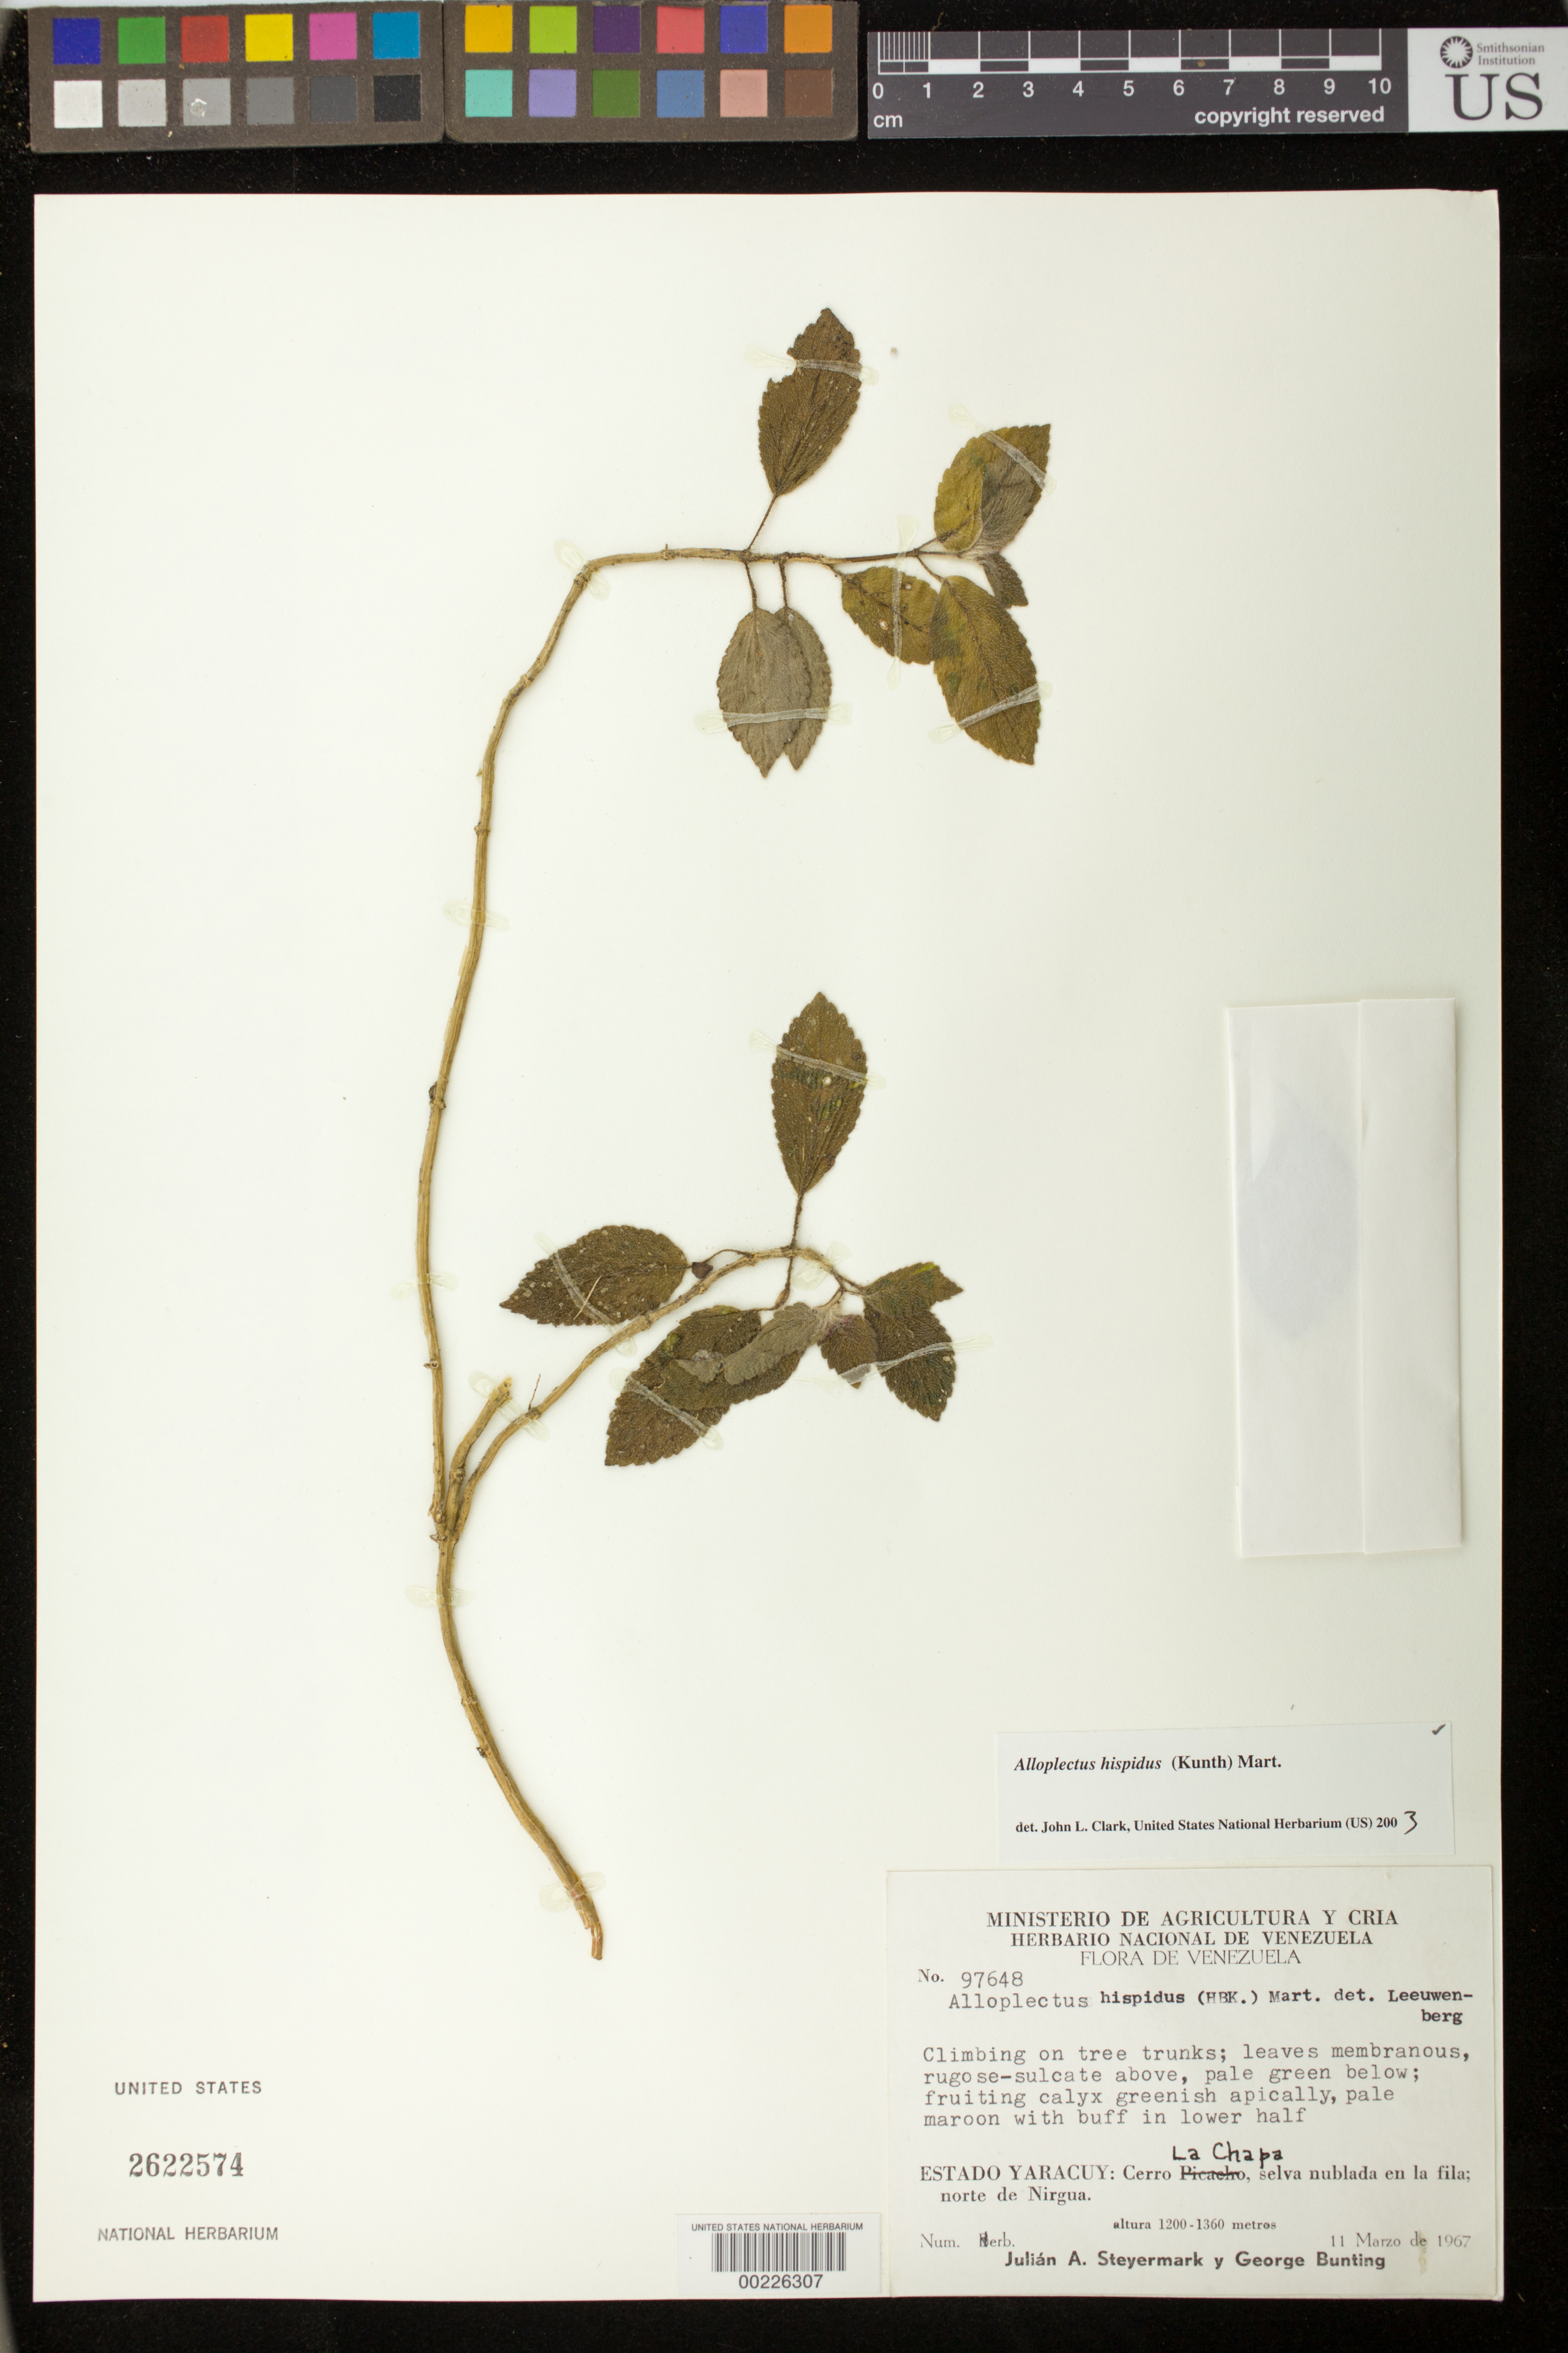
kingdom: Plantae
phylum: Tracheophyta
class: Magnoliopsida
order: Lamiales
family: Gesneriaceae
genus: Alloplectus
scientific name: Alloplectus hispidus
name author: (Kunth) Mart.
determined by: Clark, J. L., (SEL), The Marie Selby Botanical Garden (UNITED STATES)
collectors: J. Steyermark & G. S. Bunting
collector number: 97648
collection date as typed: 11 Mar 1967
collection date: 1967-03-11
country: Venezuela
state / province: Yaracuy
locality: Cerro la Chapa, N of Nirgua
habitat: Cloud forest 'en la fila'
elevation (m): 1200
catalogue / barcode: US 2622574